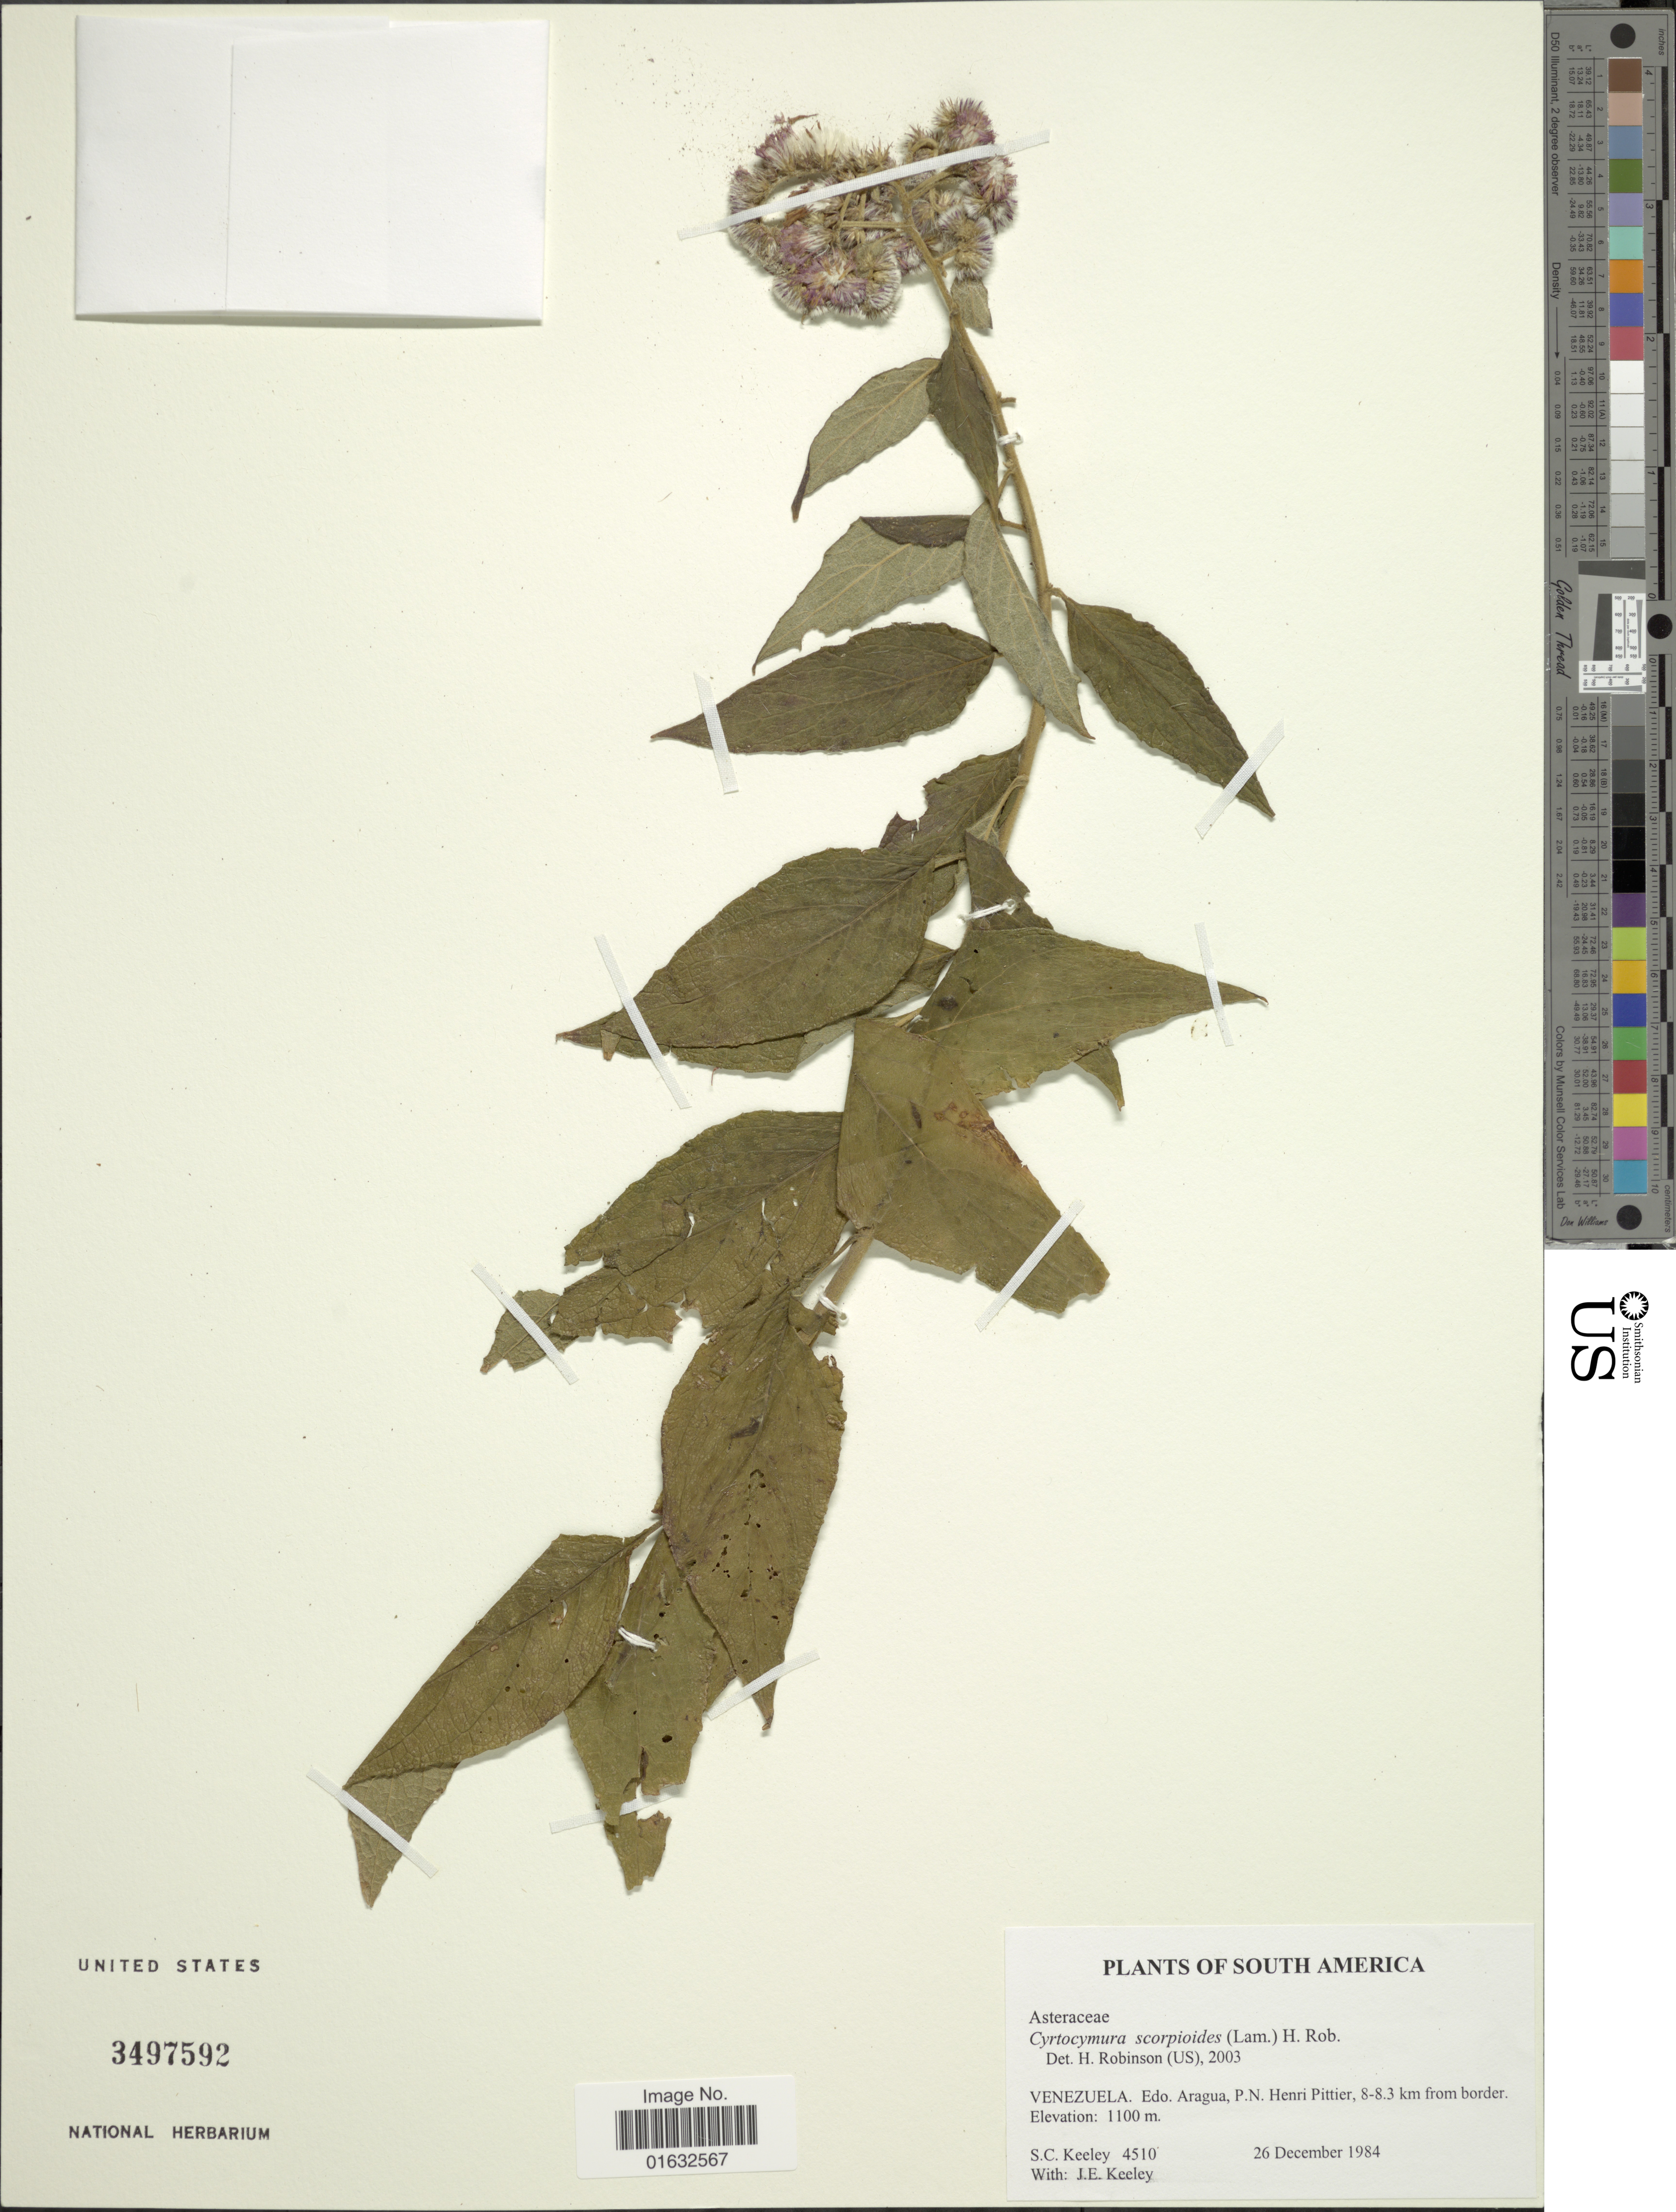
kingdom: Plantae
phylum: Tracheophyta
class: Magnoliopsida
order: Asterales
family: Asteraceae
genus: Cyrtocymura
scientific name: Cyrtocymura scorpioides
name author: (Lam.) H. Rob.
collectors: S. C. Keeley & J. E. Keeley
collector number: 4510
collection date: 1984-12-26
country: Venezuela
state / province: Aragua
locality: Edo. Aragua, P.N. Henri Pittier, 8-8.3 km from border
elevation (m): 1100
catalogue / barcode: US 3497592